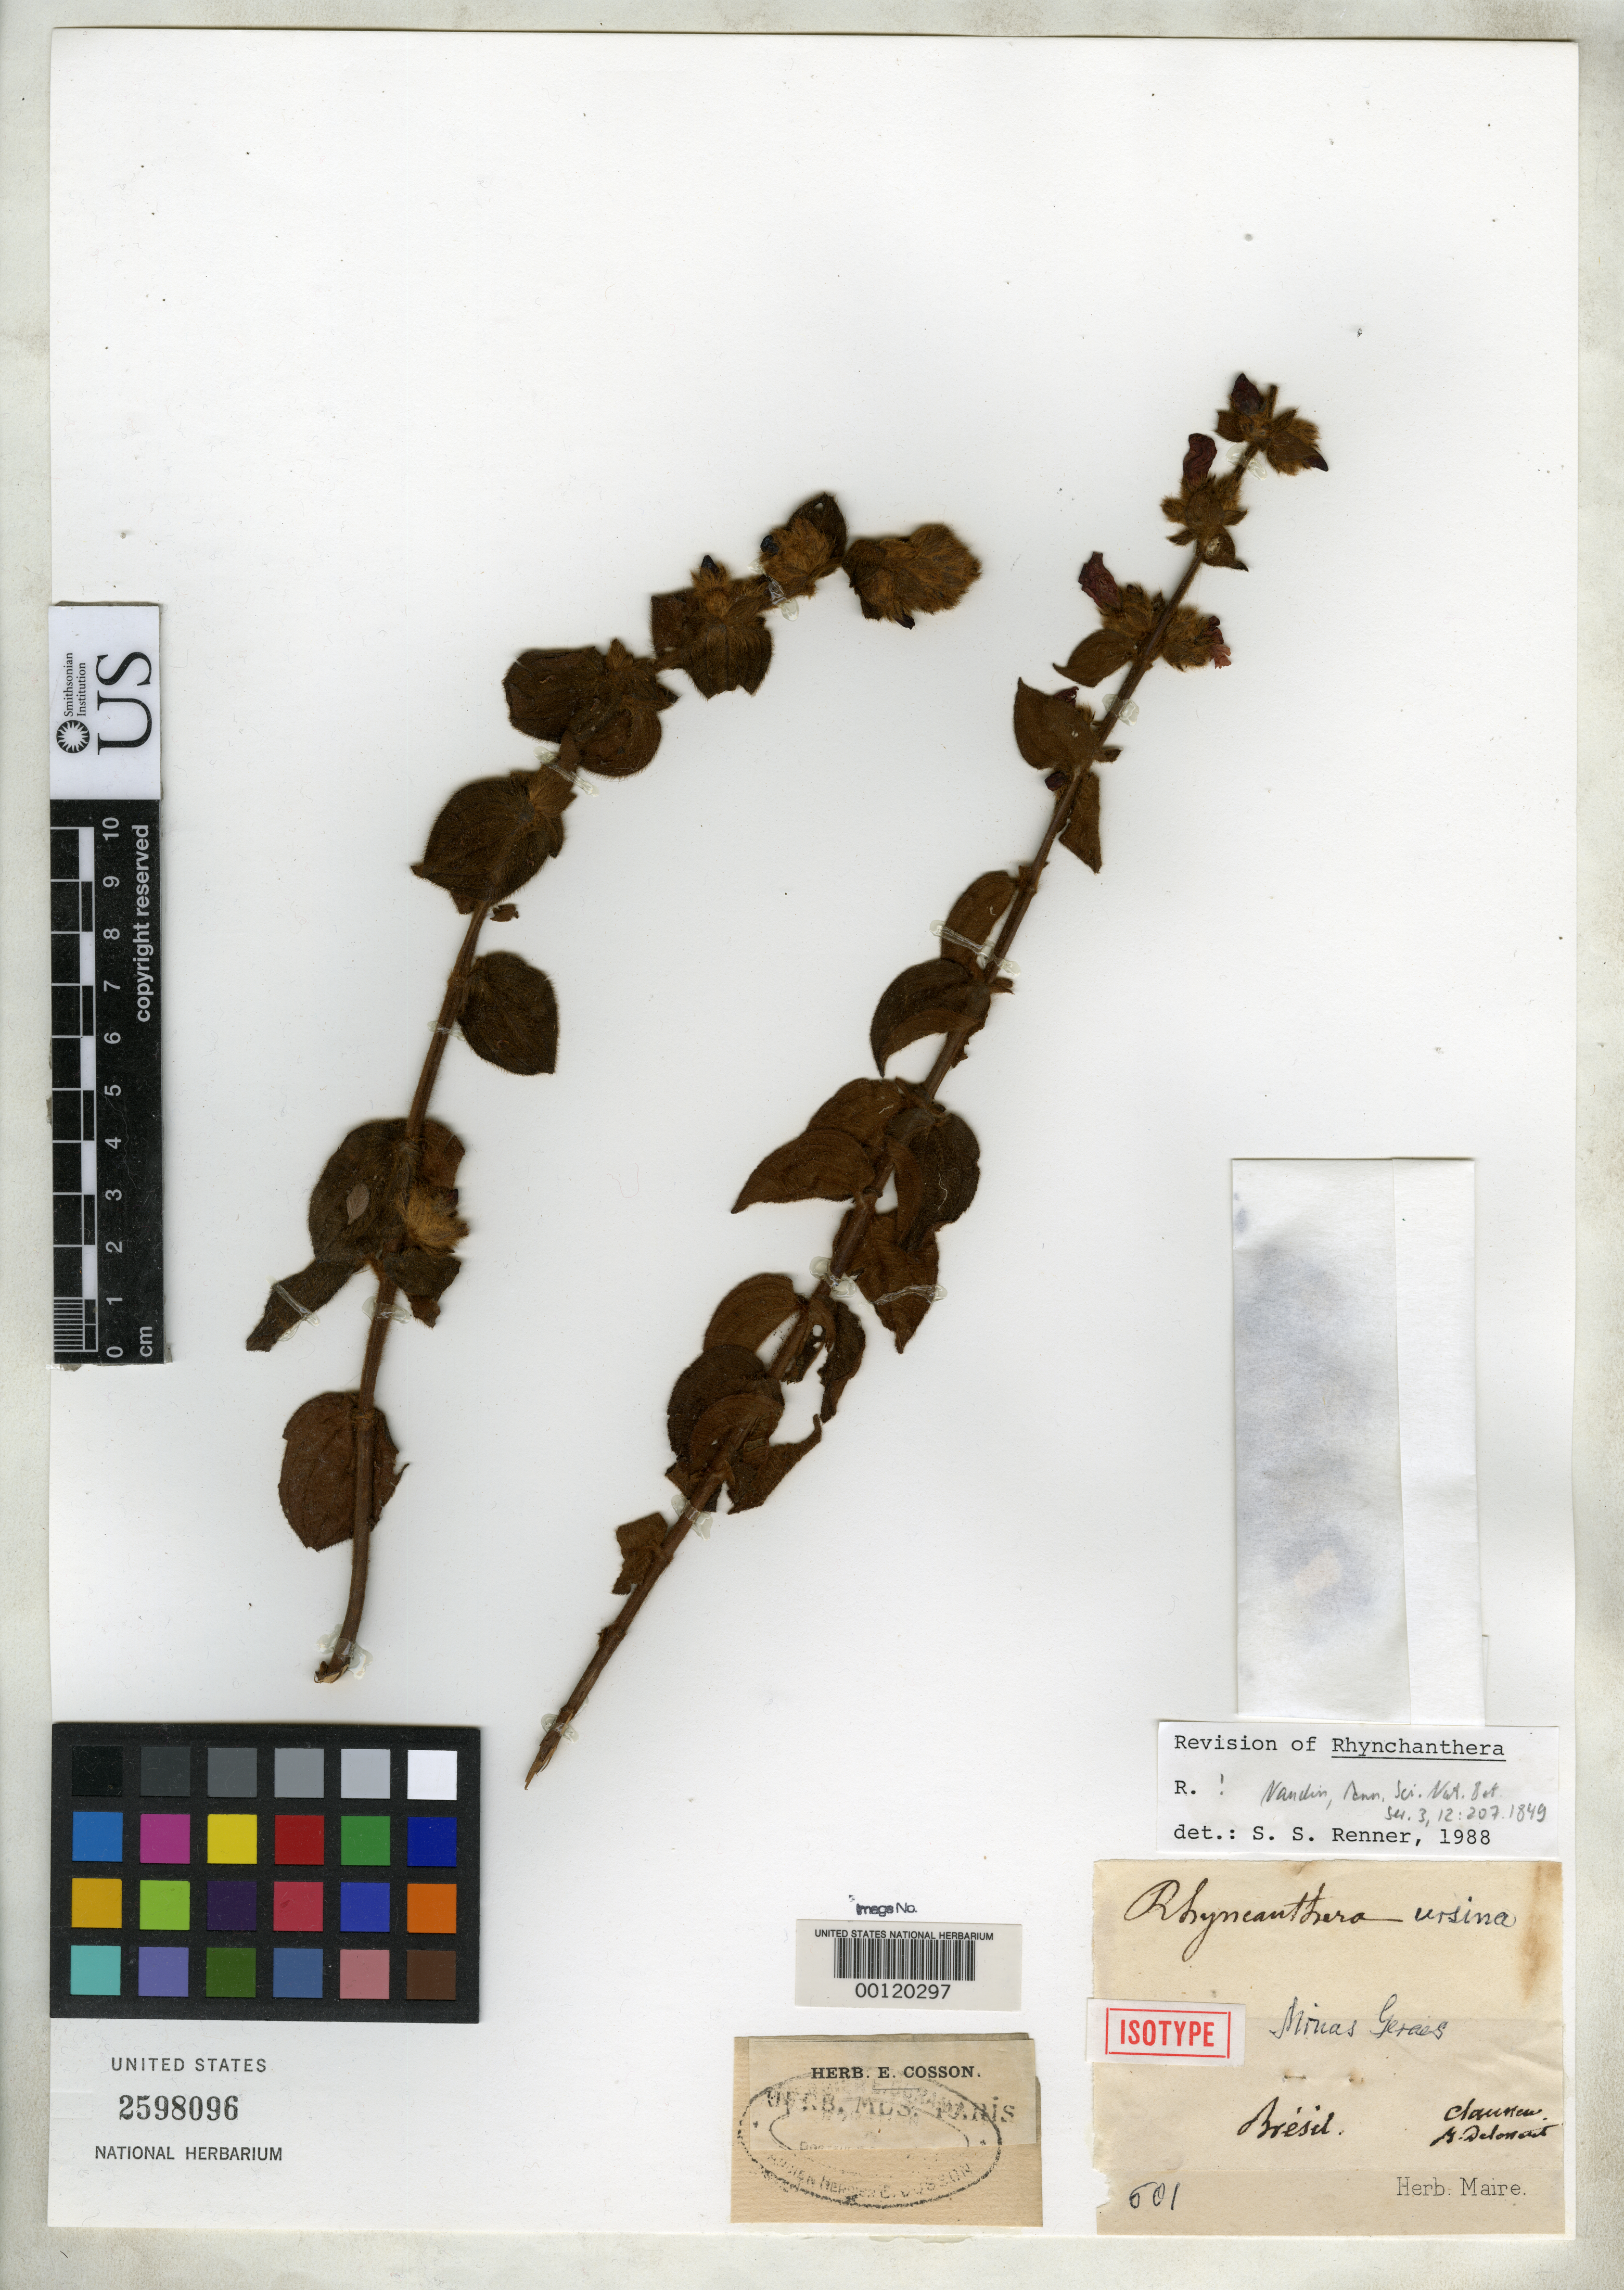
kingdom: Plantae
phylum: Tracheophyta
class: Magnoliopsida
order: Myrtales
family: Melastomataceae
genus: Rhynchanthera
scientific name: Rhynchanthera ursina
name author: Naudin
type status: Isotype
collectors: P. Claussen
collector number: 601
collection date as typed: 1838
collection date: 1838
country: Brazil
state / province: Minas Gerais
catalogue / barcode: US 2598096